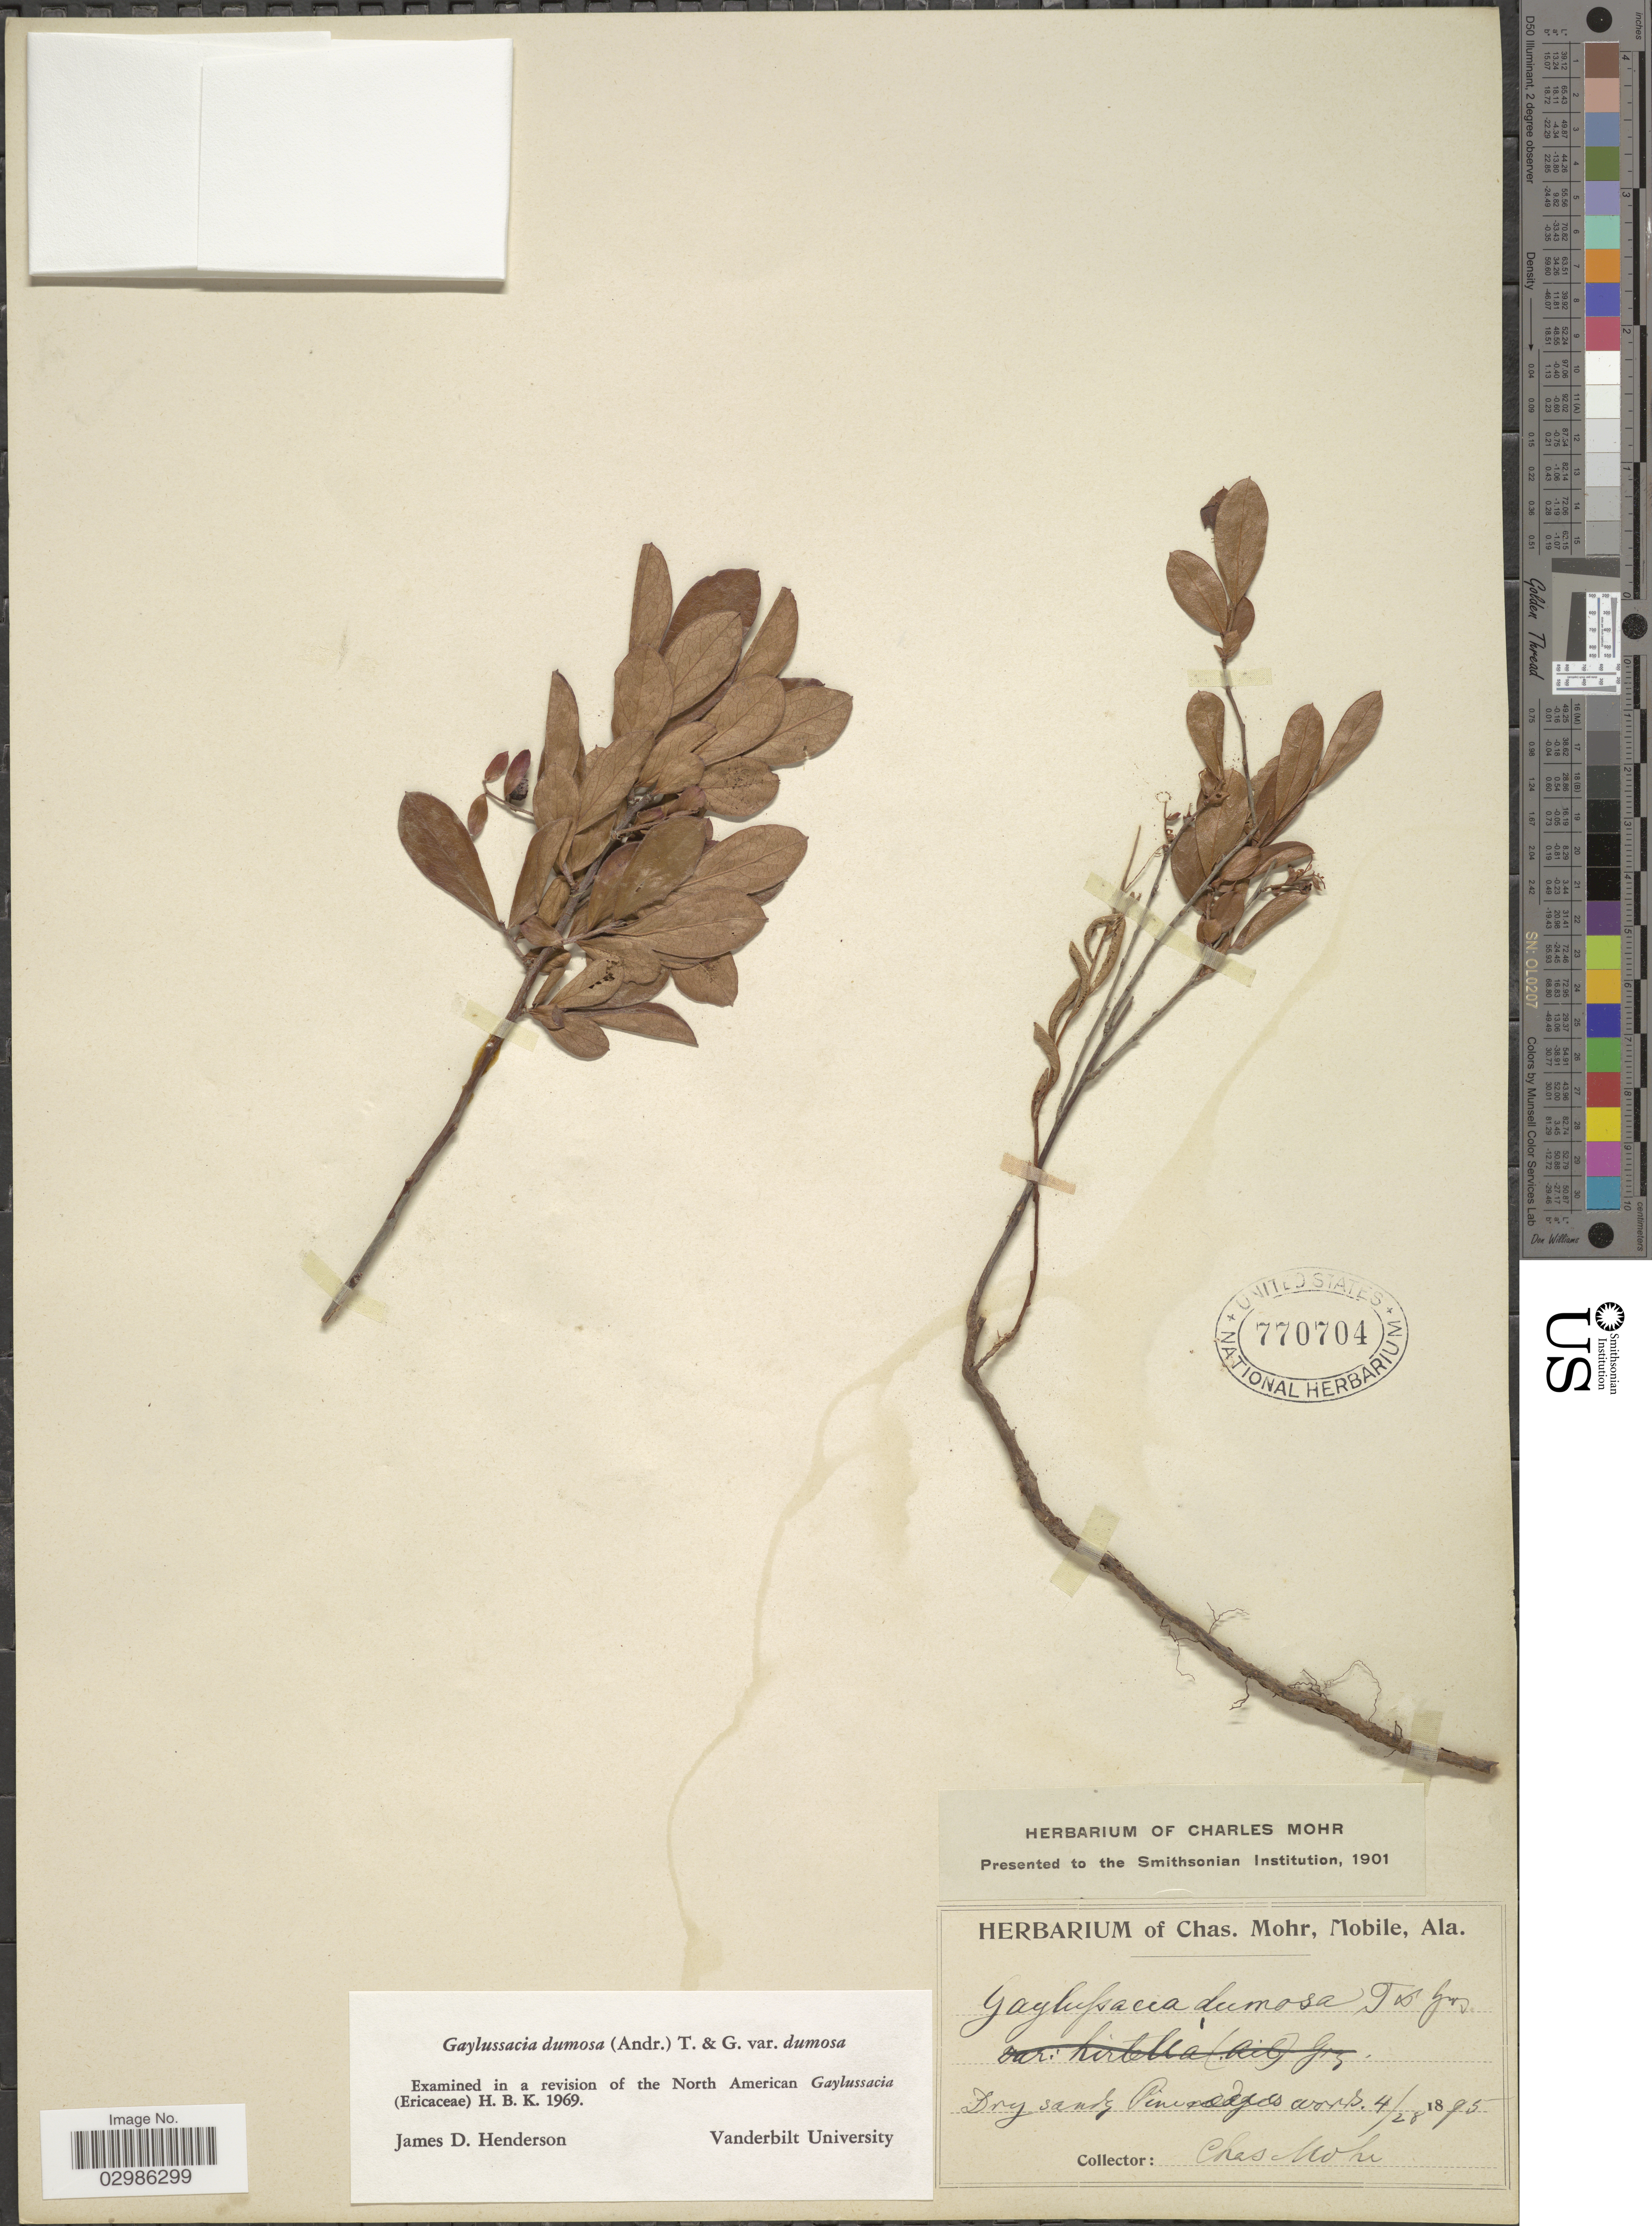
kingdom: Plantae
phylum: Tracheophyta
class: Magnoliopsida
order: Ericales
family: Ericaceae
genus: Gaylussacia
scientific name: Gaylussacia dumosa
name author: (Andrews) Torr. & A. Gray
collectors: Mohr, C. T. (herbarium)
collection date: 1895-04-28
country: United States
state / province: Alabama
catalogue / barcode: US 770704